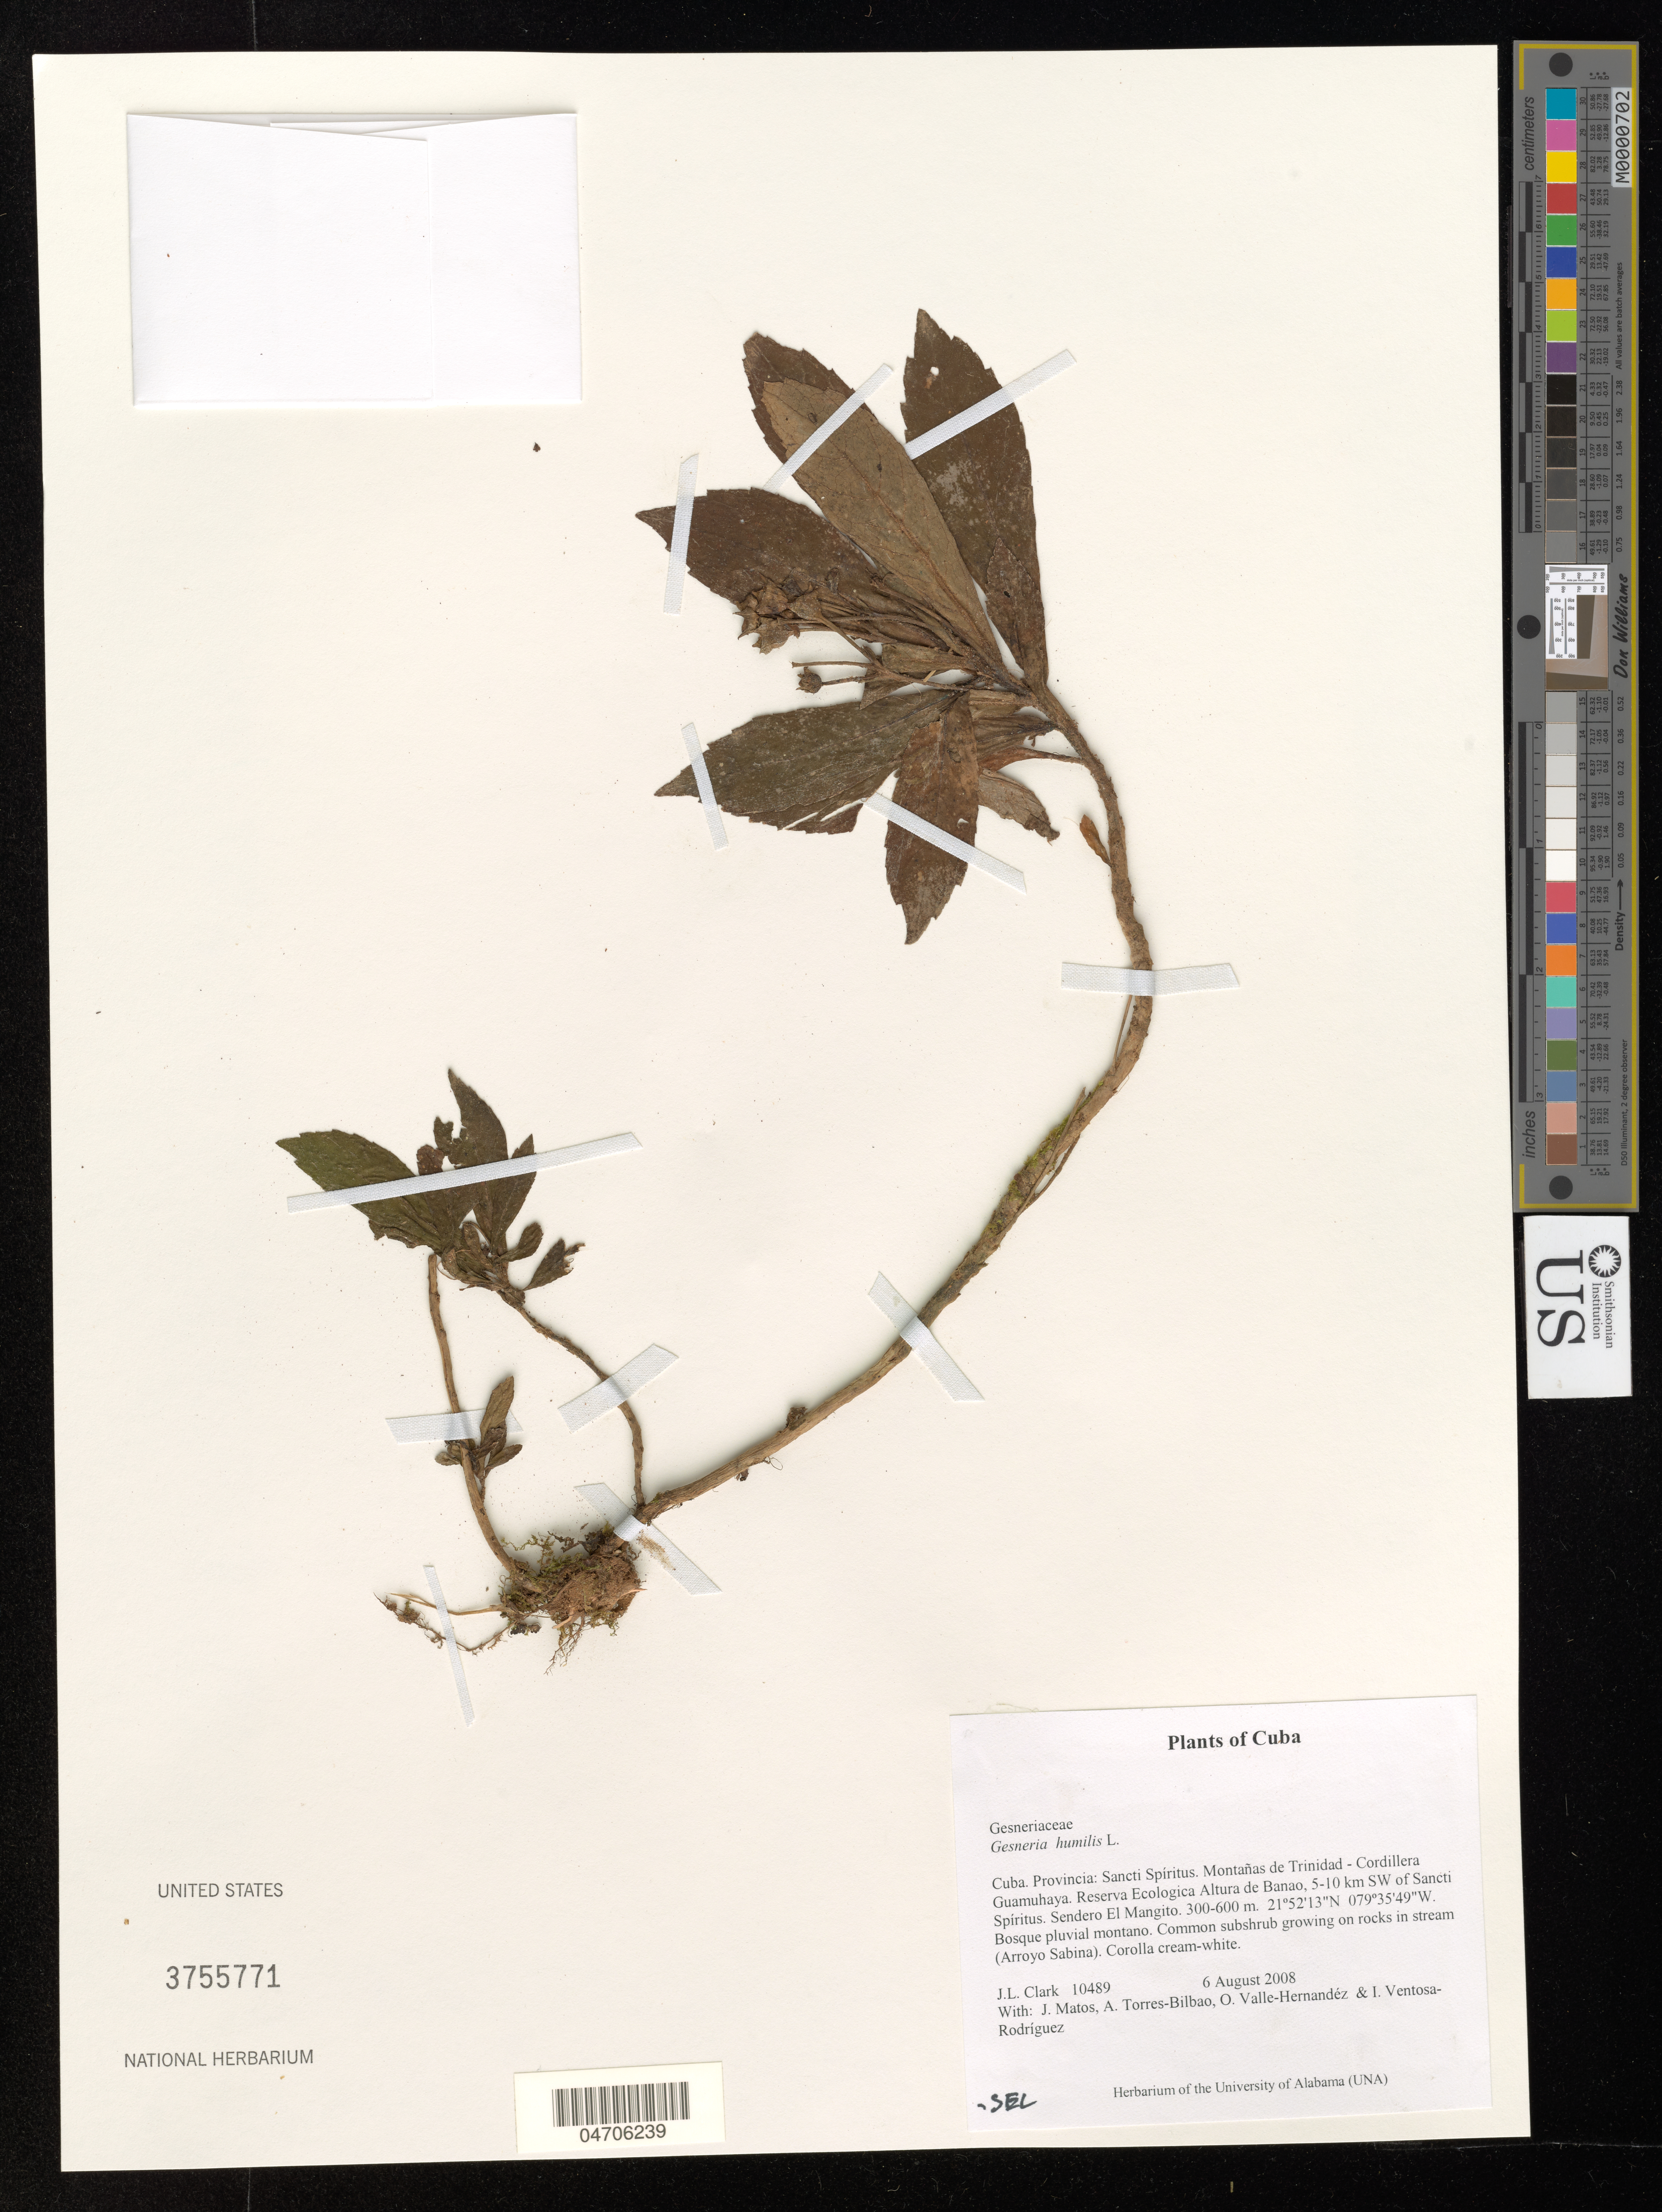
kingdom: Plantae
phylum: Tracheophyta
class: Magnoliopsida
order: Lamiales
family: Gesneriaceae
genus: Gesneria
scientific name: Gesneria humilis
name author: L.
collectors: J. L. Clark, J. Matos, A. Torres-Bilbao, O. Valle-Hernandez & I. Ventosa-Rodríquez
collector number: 10489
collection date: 2008-08-06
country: Cuba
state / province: Sancti Spíritus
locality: Montañas de Trinidad - Cordillera Guamuhaya. Reserva Ecologica Altura de Banao, 5-10 km SW of Sancti Spíritus. Sendero El Mangito.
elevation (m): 300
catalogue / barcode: US 3755771